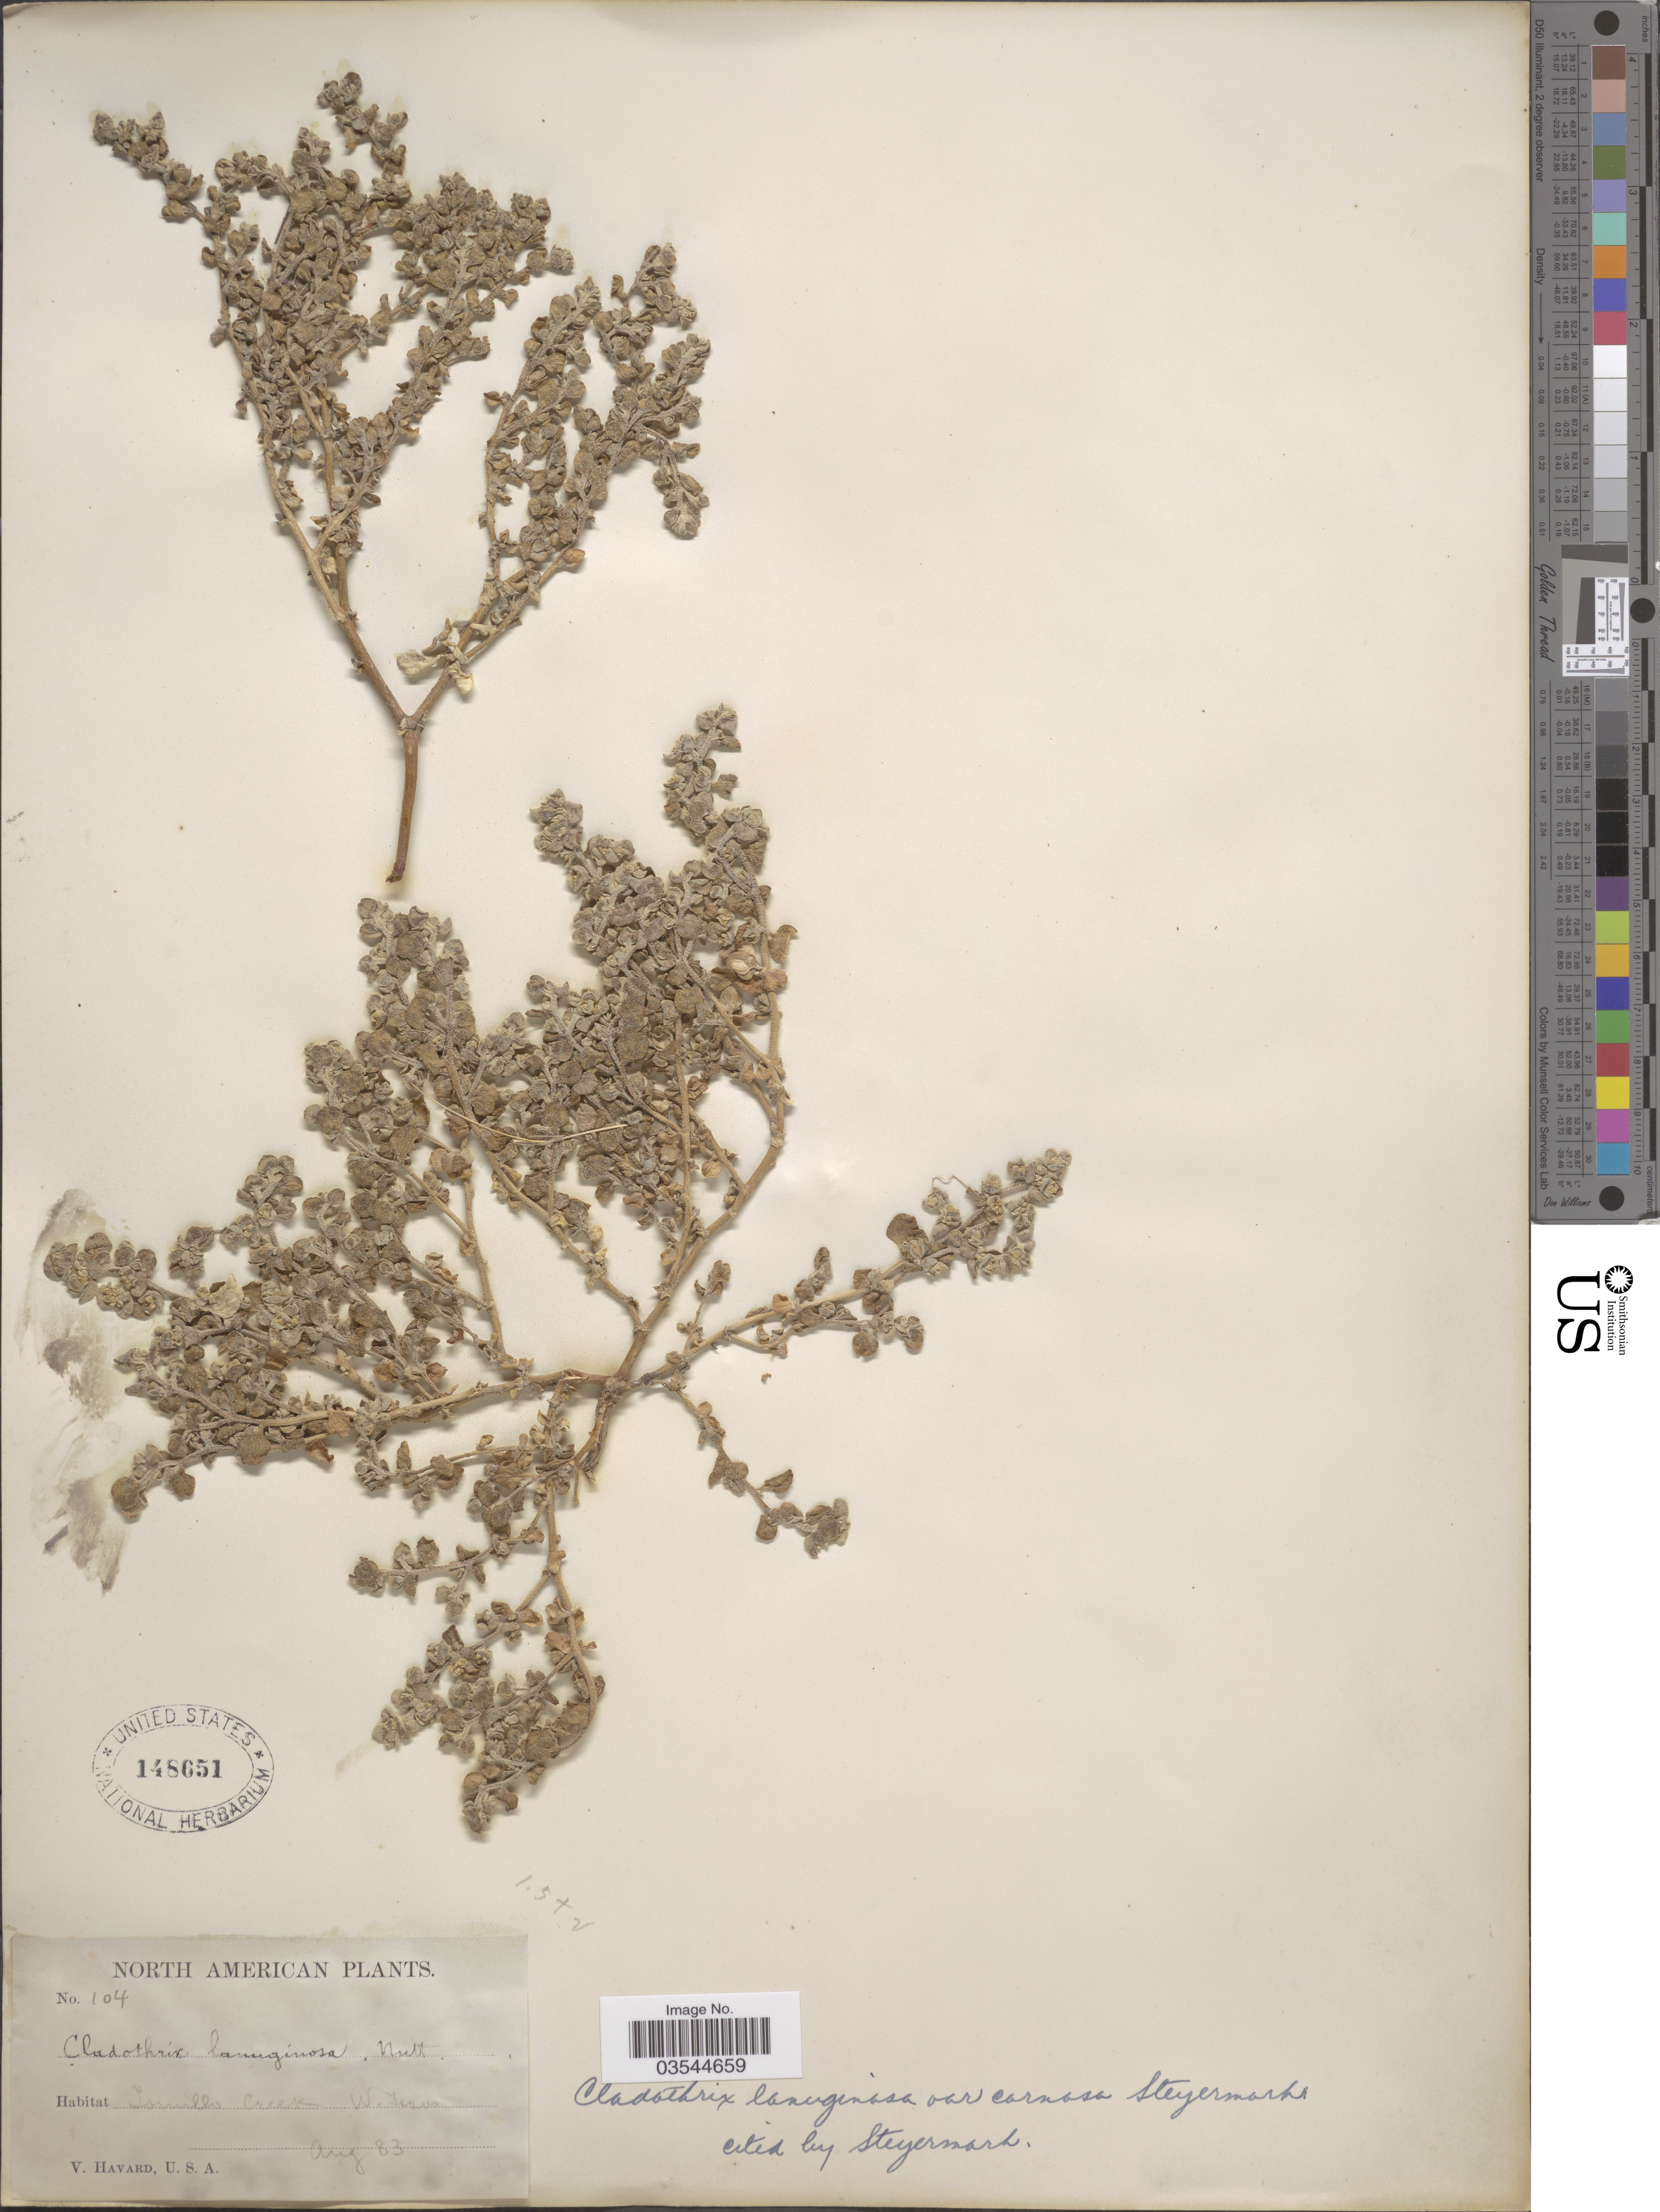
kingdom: Plantae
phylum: Tracheophyta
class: Magnoliopsida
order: Caryophyllales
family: Amaranthaceae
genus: Tidestromia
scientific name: Tidestromia carnosa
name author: (Steyerm.) I.M. Johnst.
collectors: V. Havard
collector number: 104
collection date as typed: Transcribed d/m/y: /8/83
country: United States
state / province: Texas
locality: Tormillo Creek. W. Texas.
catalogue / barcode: US 148651